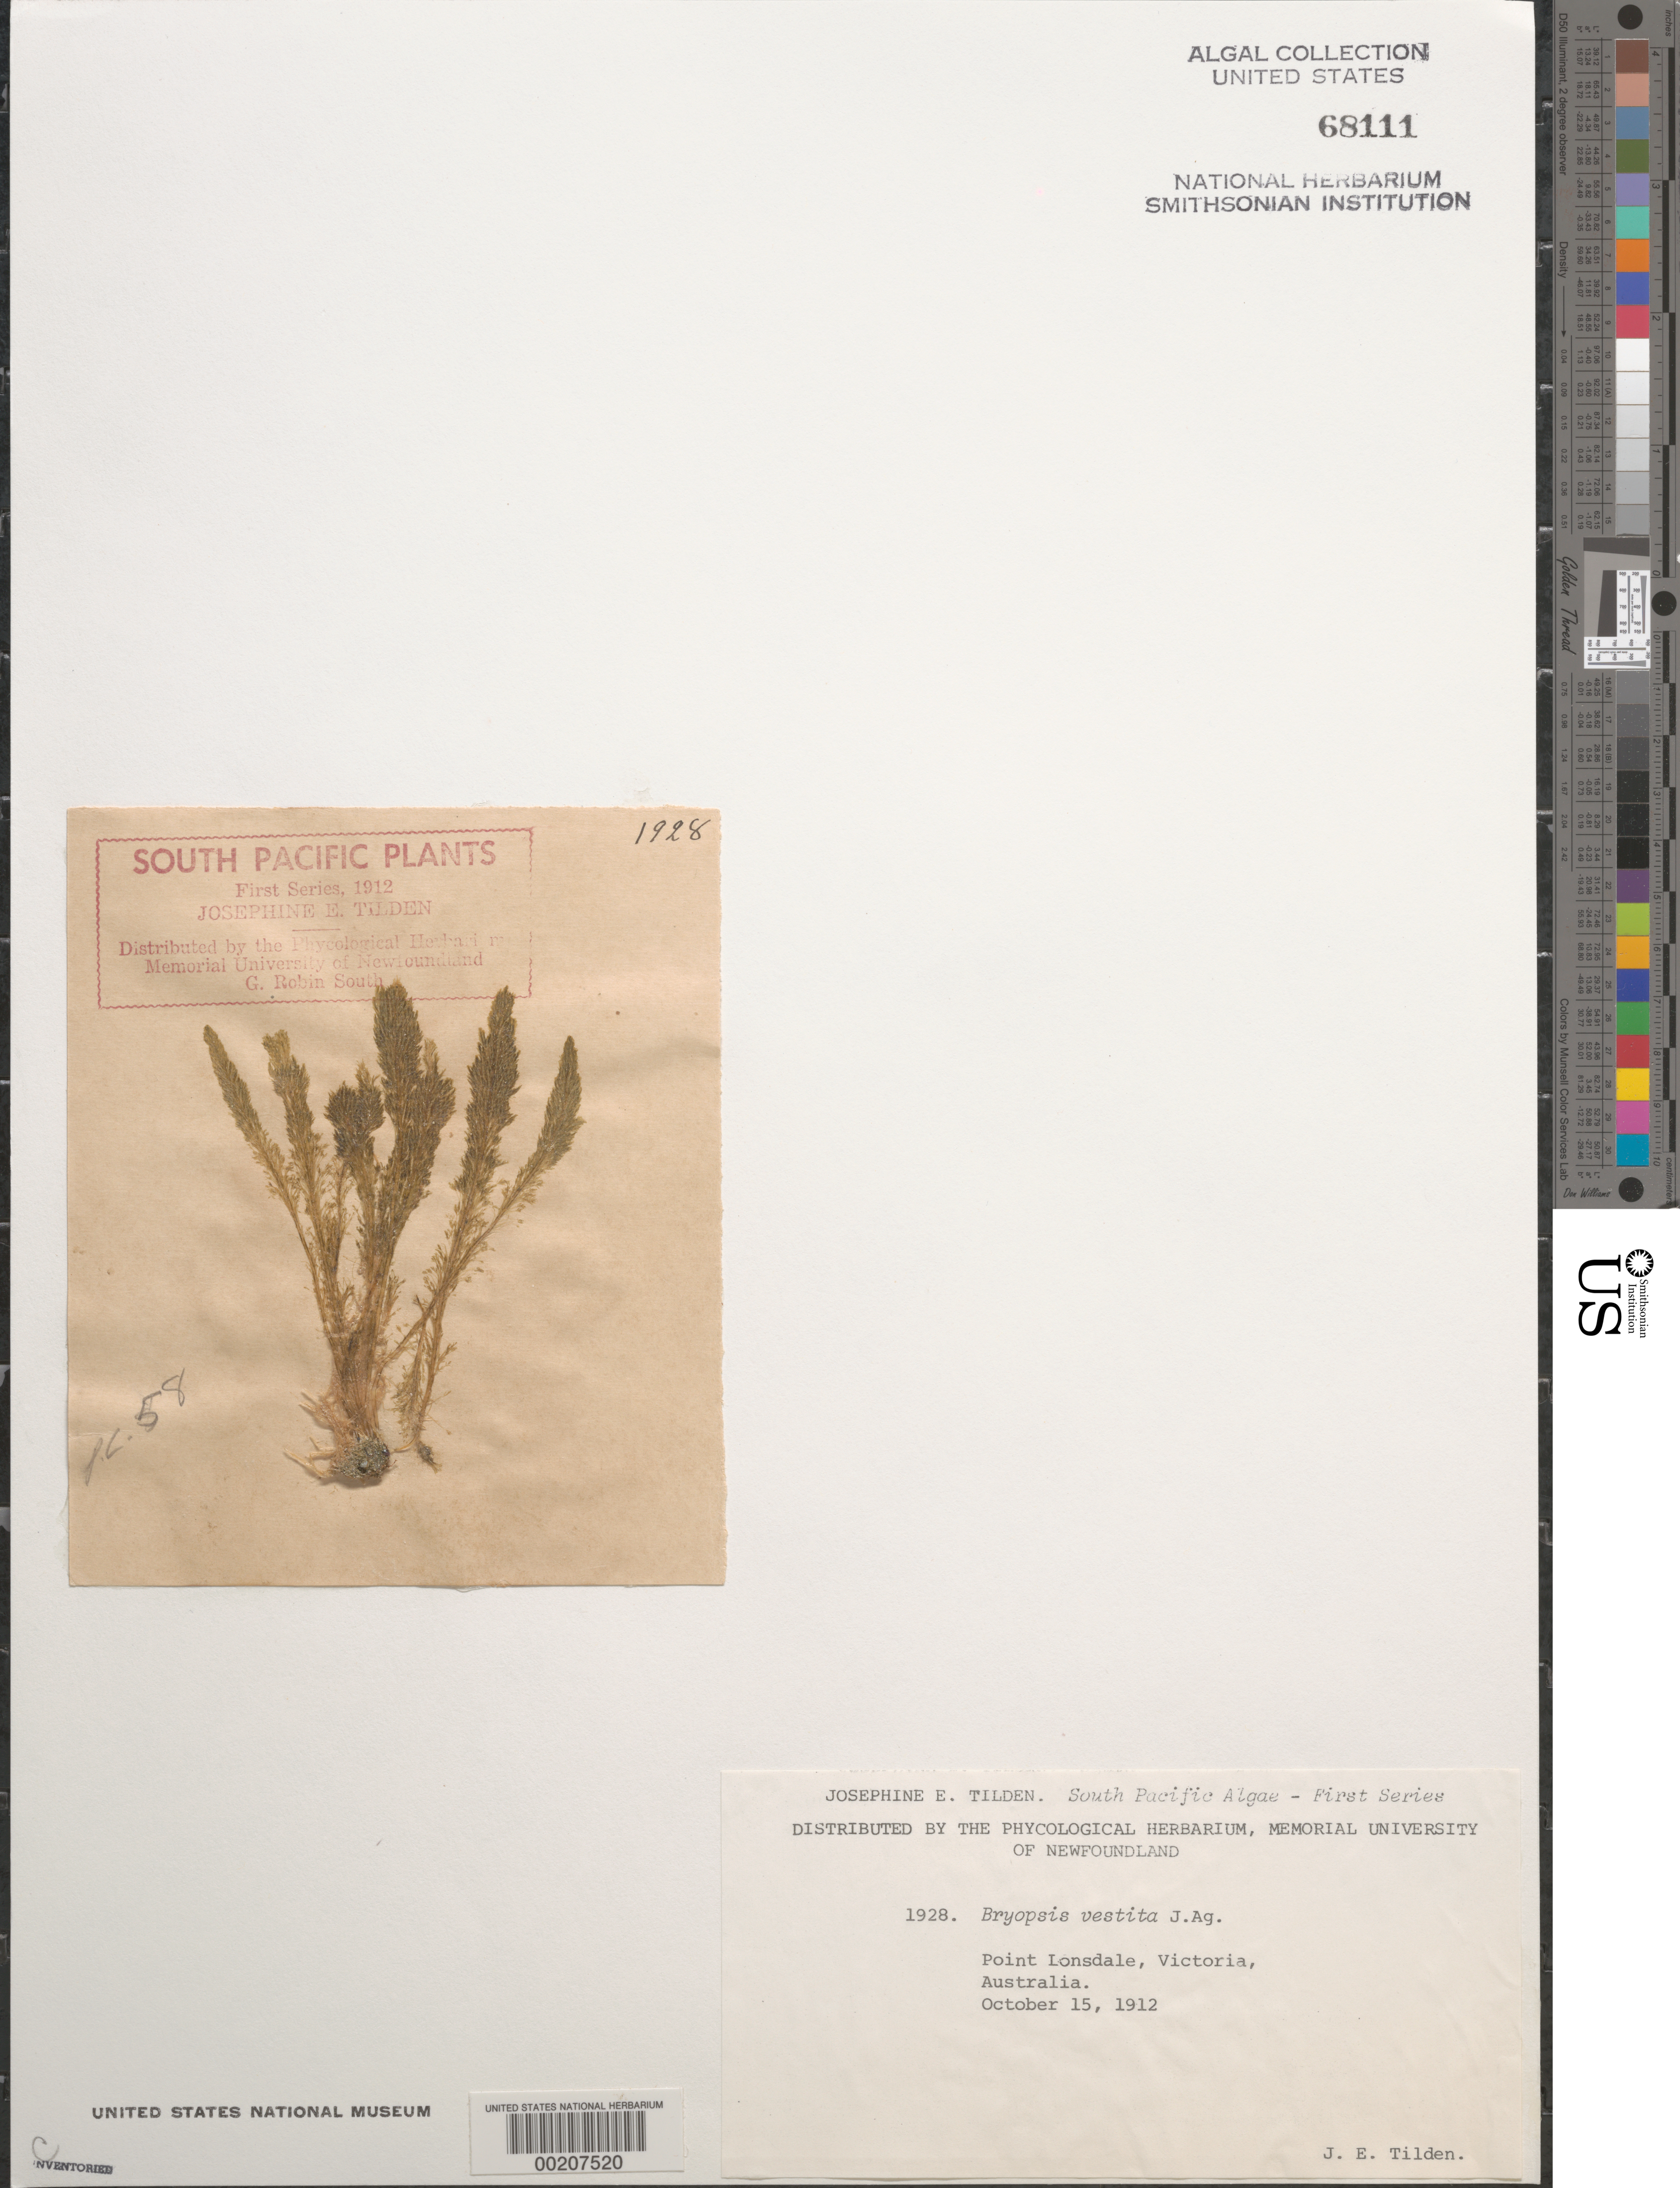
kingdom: Plantae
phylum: Chlorophyta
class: Ulvophyceae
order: Bryopsidales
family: Bryopsidaceae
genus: Bryopsis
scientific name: Bryopsis vestita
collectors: J. E. Tilden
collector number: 1928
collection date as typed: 15 Oct 1912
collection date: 1912-10-15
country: Australia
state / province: Victoria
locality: Point lonsdale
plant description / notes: Tilden, South Pacific Plants, Second Series, 1934-1935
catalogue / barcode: US 68111